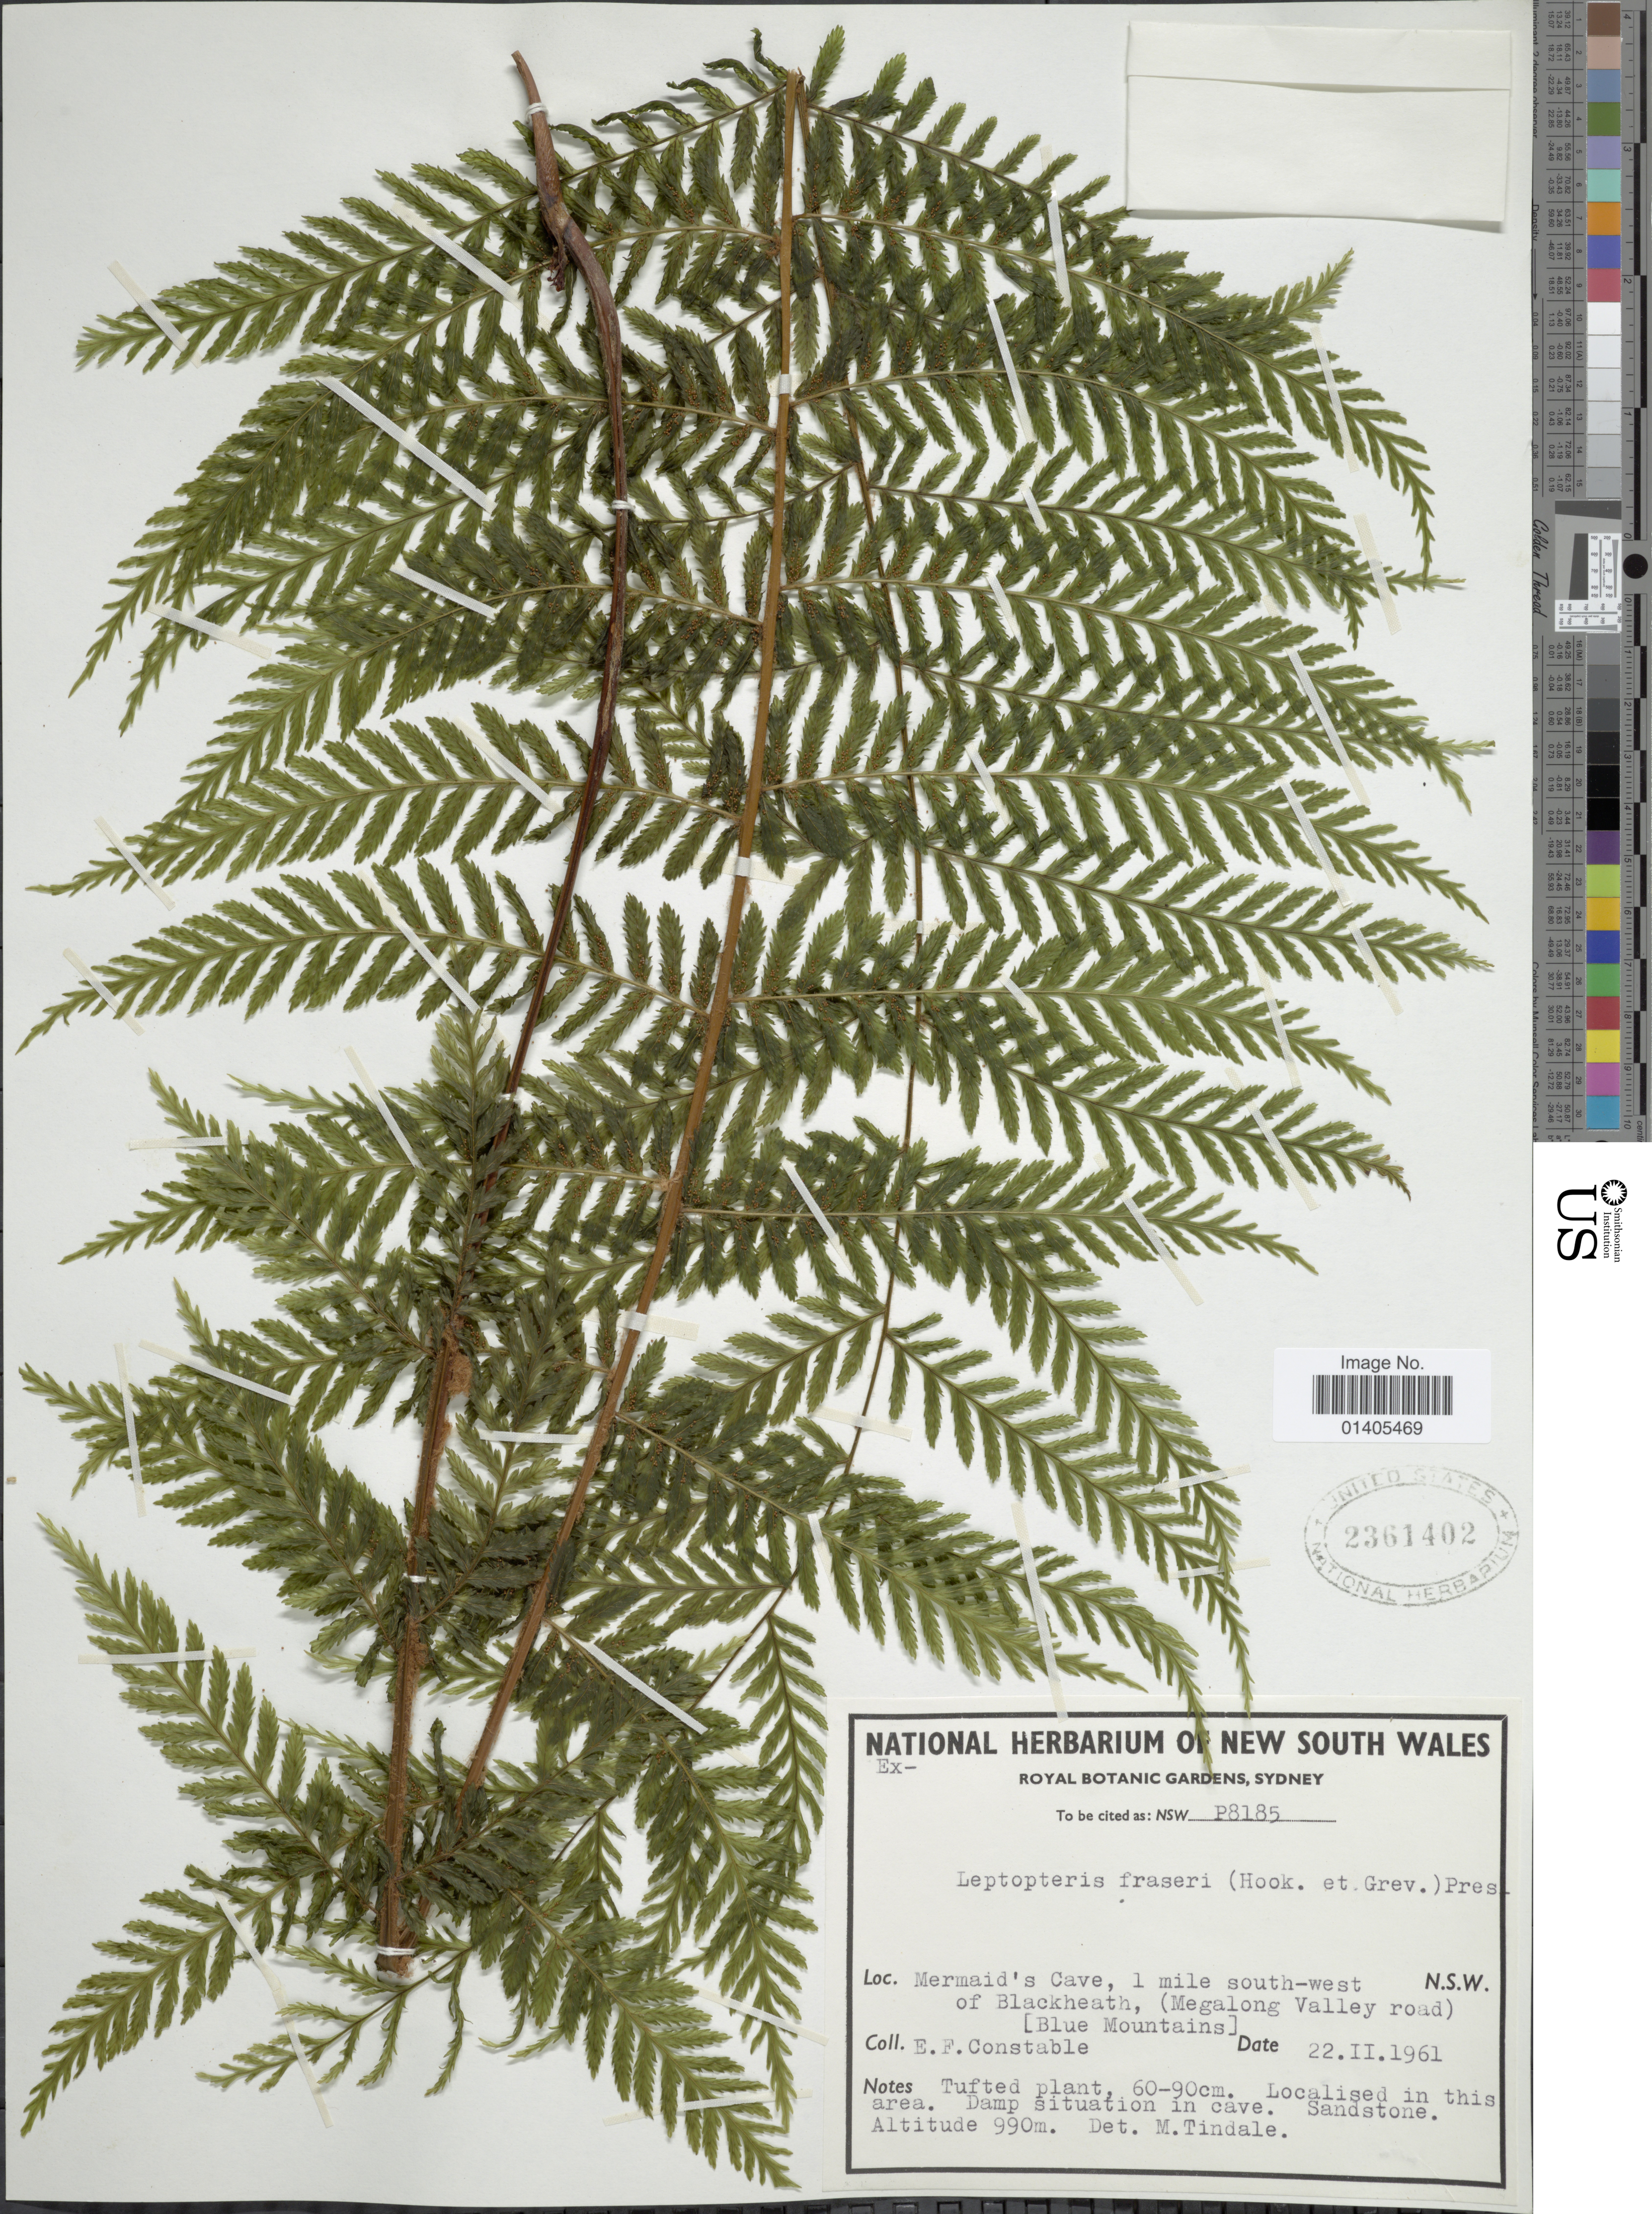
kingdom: Plantae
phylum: Tracheophyta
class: Polypodiopsida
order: Osmundales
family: Osmundaceae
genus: Leptopteris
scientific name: Leptopteris fraseri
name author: (Hook. & Grev.) C. Presl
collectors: E. F. Constable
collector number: P8185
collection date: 1961-02-22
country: Australia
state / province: New South Wales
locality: Mermaid's Cave, 1 mile south-west of Blackheath, (Megalong Valley road) [Blue Mountains]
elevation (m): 990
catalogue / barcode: US 2361402